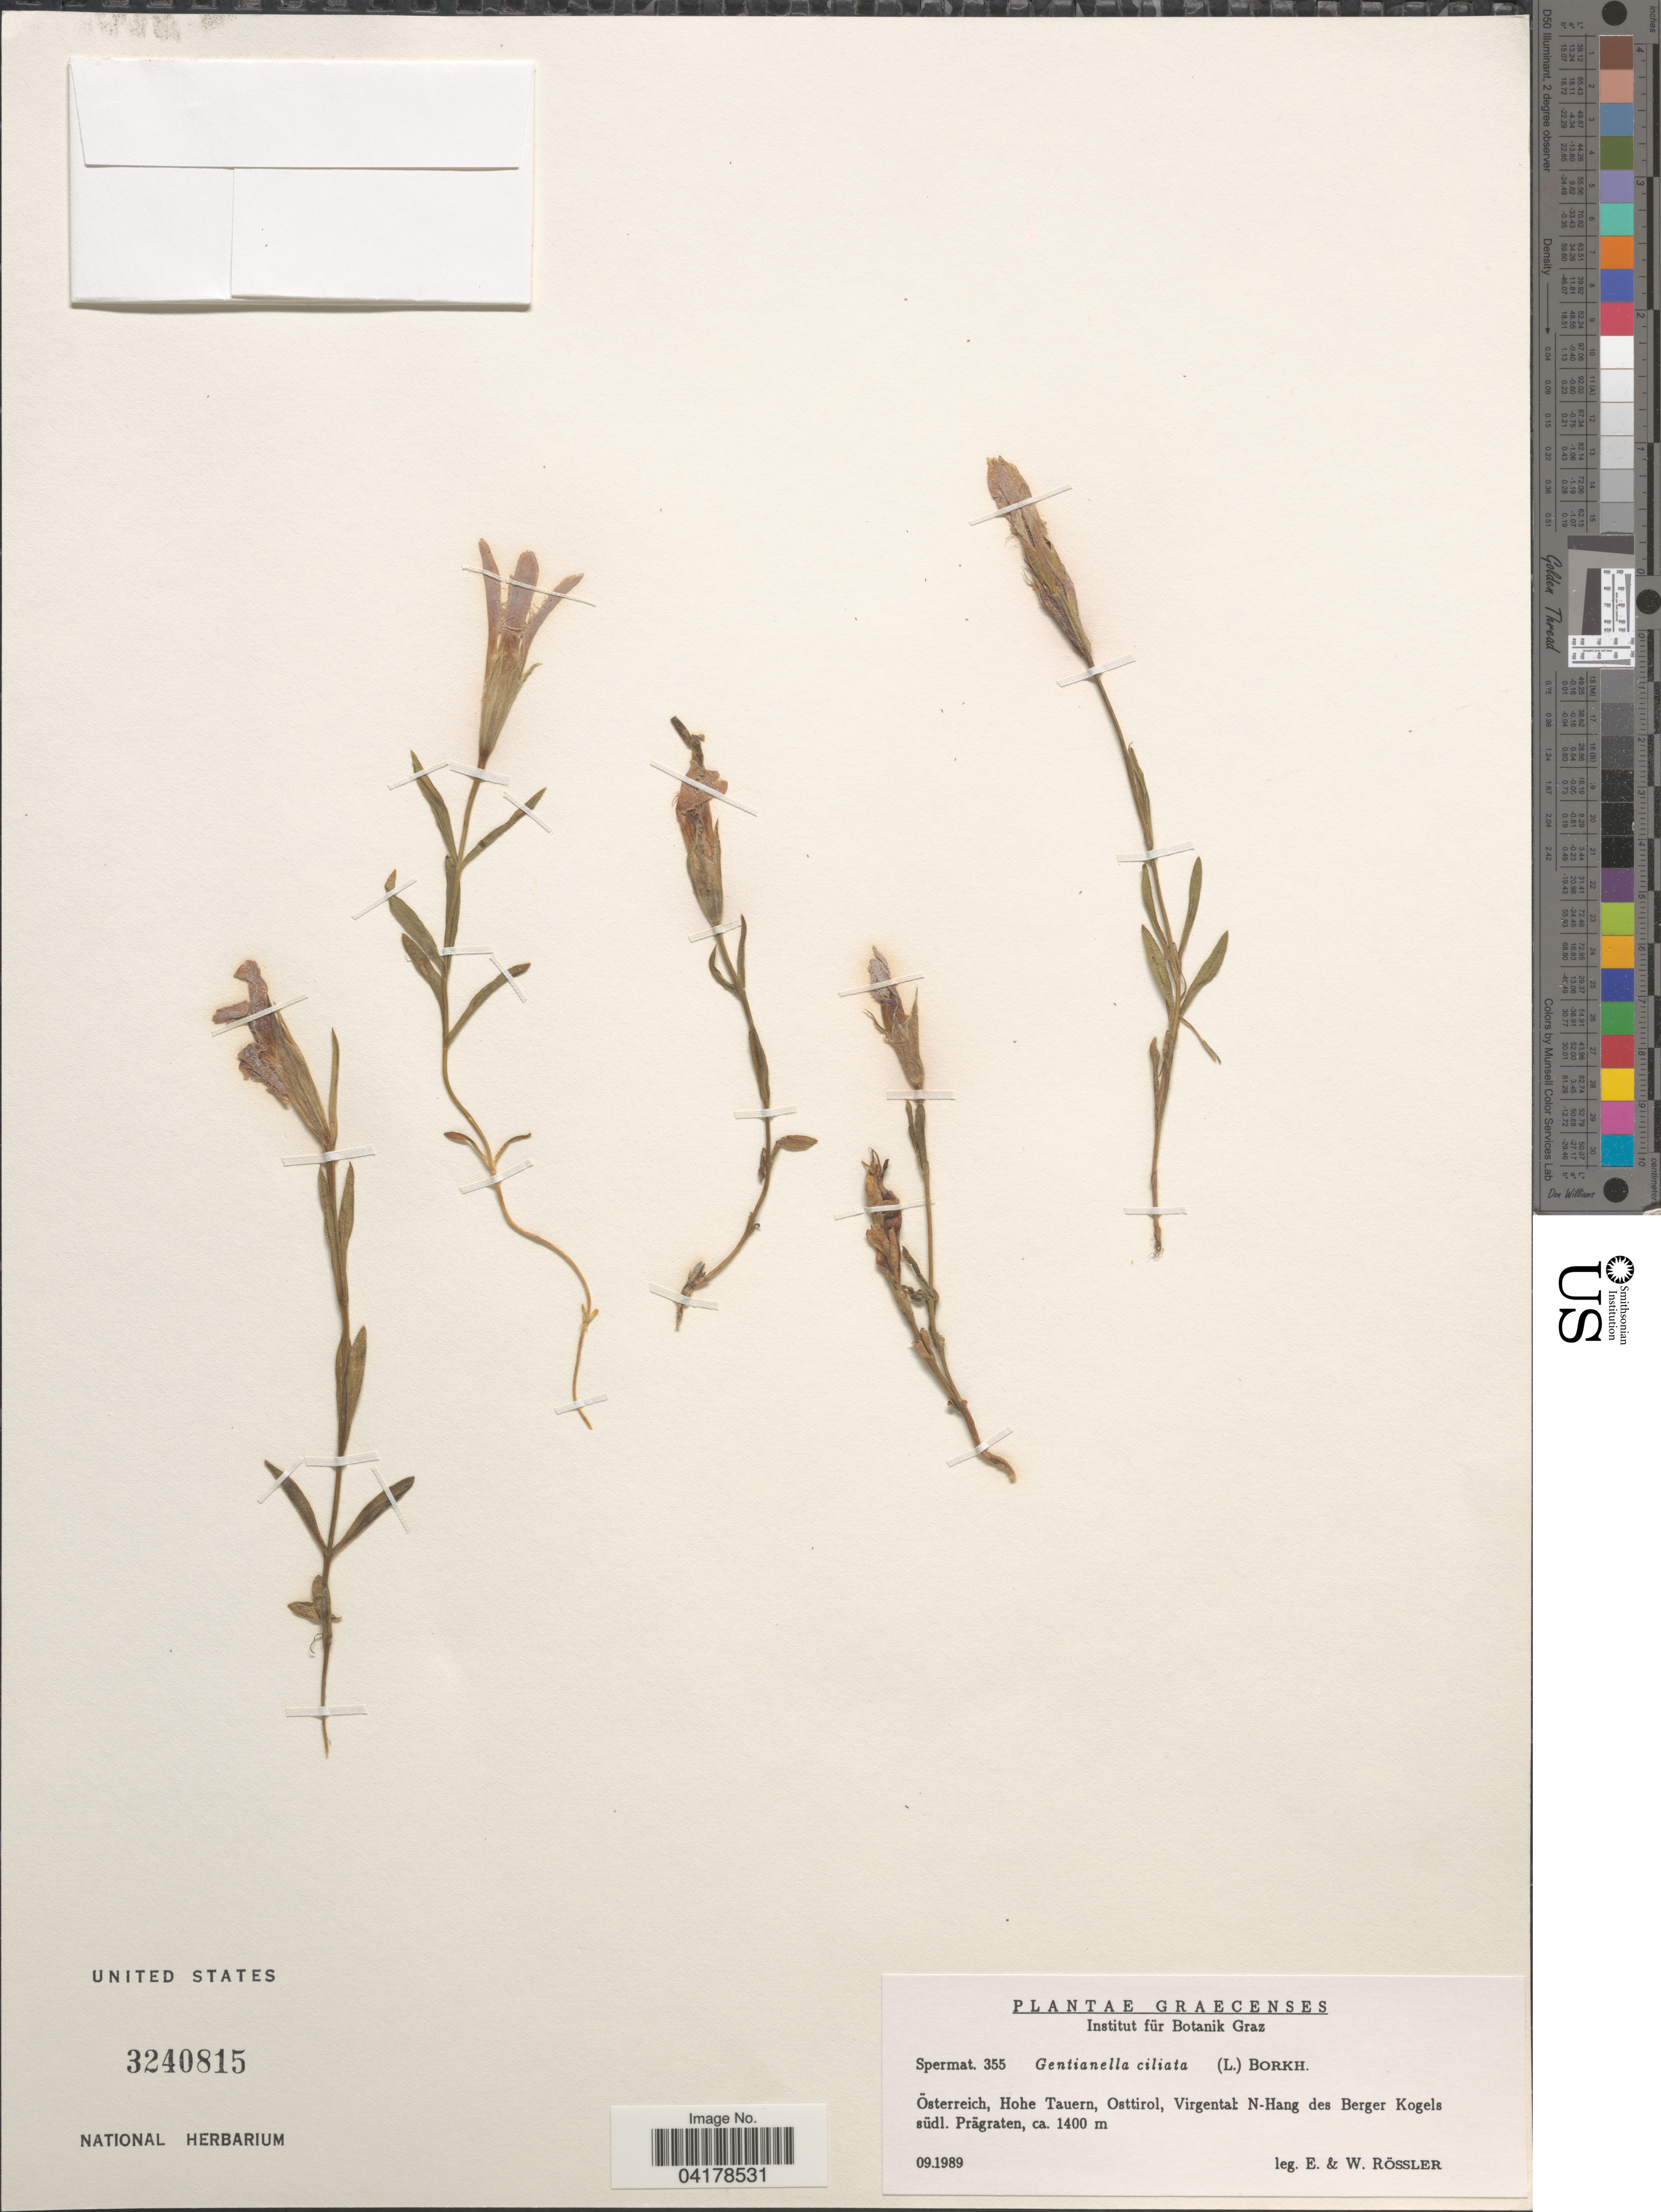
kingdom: Plantae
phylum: Tracheophyta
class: Magnoliopsida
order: Gentianales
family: Gentianaceae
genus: Gentianella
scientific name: Gentianella ciliata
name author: (L.) Borkh.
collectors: Rössler, E. & Rössler, W.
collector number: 355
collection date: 1989-09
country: Greece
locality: Graecenses. Österreich, hohe Tauern, Osttirol, Virgental: N-Hang des Berger Kogels südl. Prägraten.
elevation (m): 1400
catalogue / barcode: US 3240815